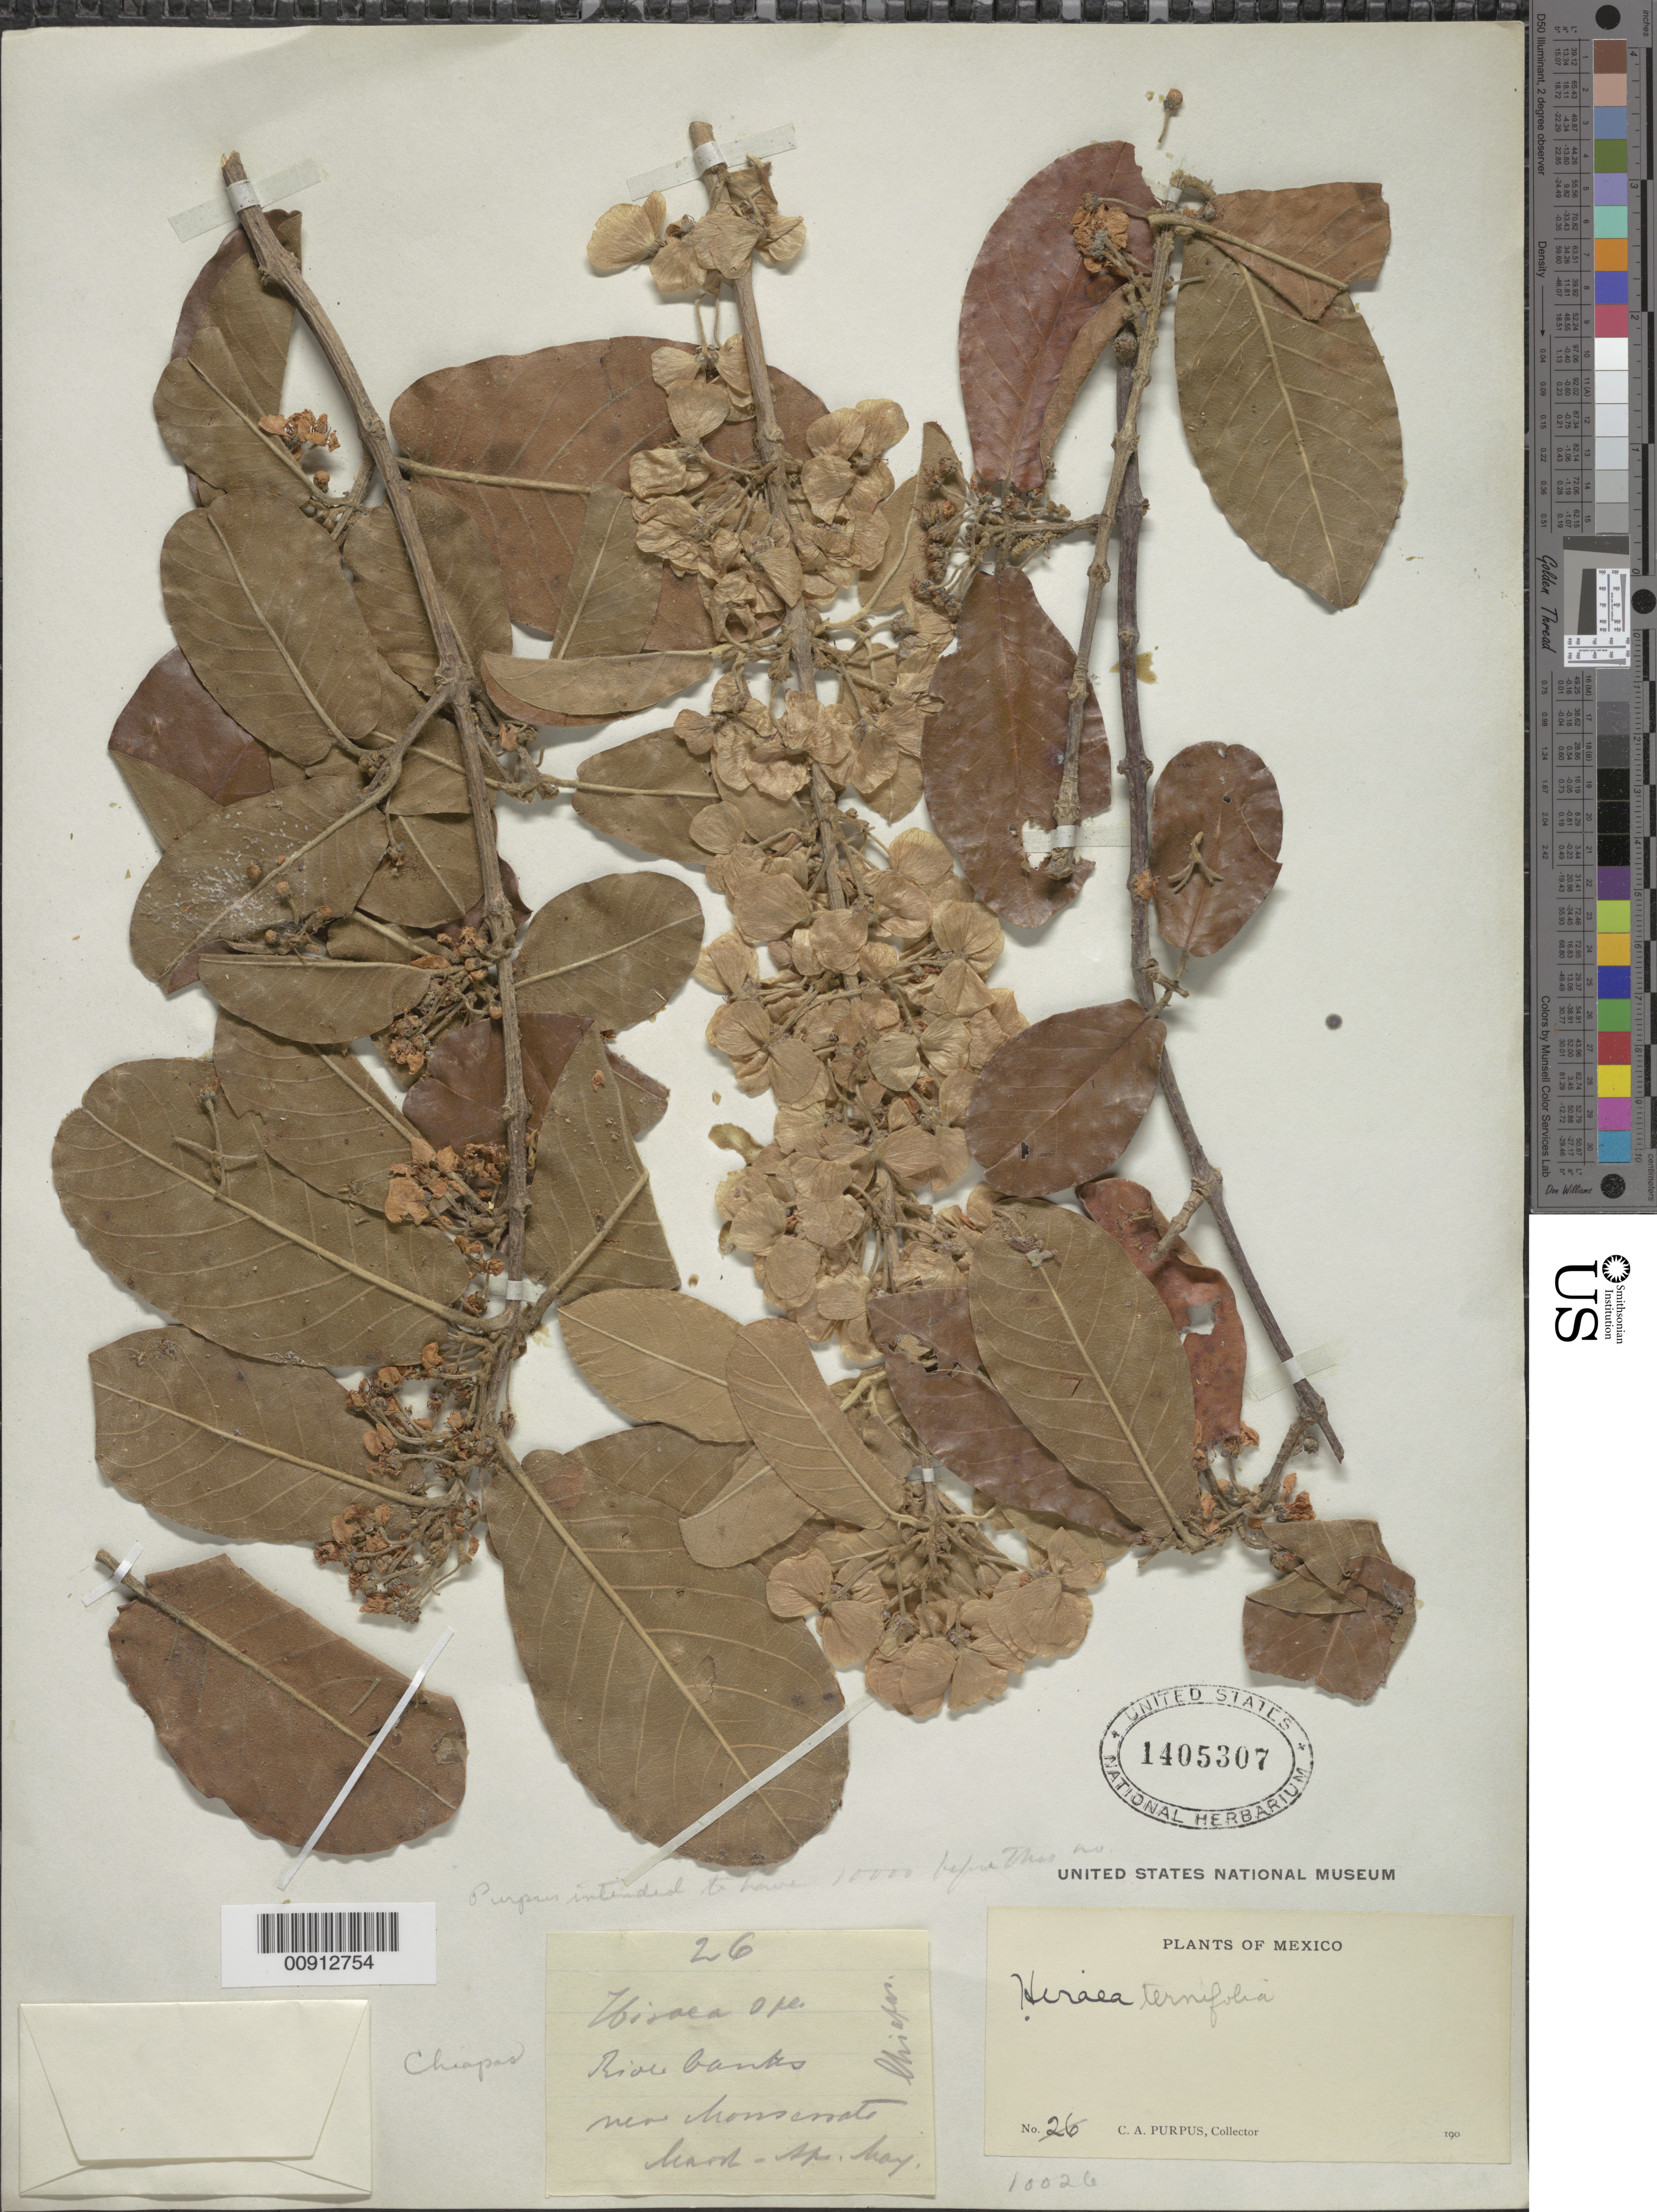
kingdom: Plantae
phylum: Tracheophyta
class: Magnoliopsida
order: Malpighiales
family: Malpighiaceae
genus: Hiraea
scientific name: Hiraea ternifolia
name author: (Kunth) A. Juss.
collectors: C. A. Purpus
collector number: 10026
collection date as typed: Mar 190- to -- May 190-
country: Mexico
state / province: Chiapas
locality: Near Monserrate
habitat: River banks.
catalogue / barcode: US 1405307